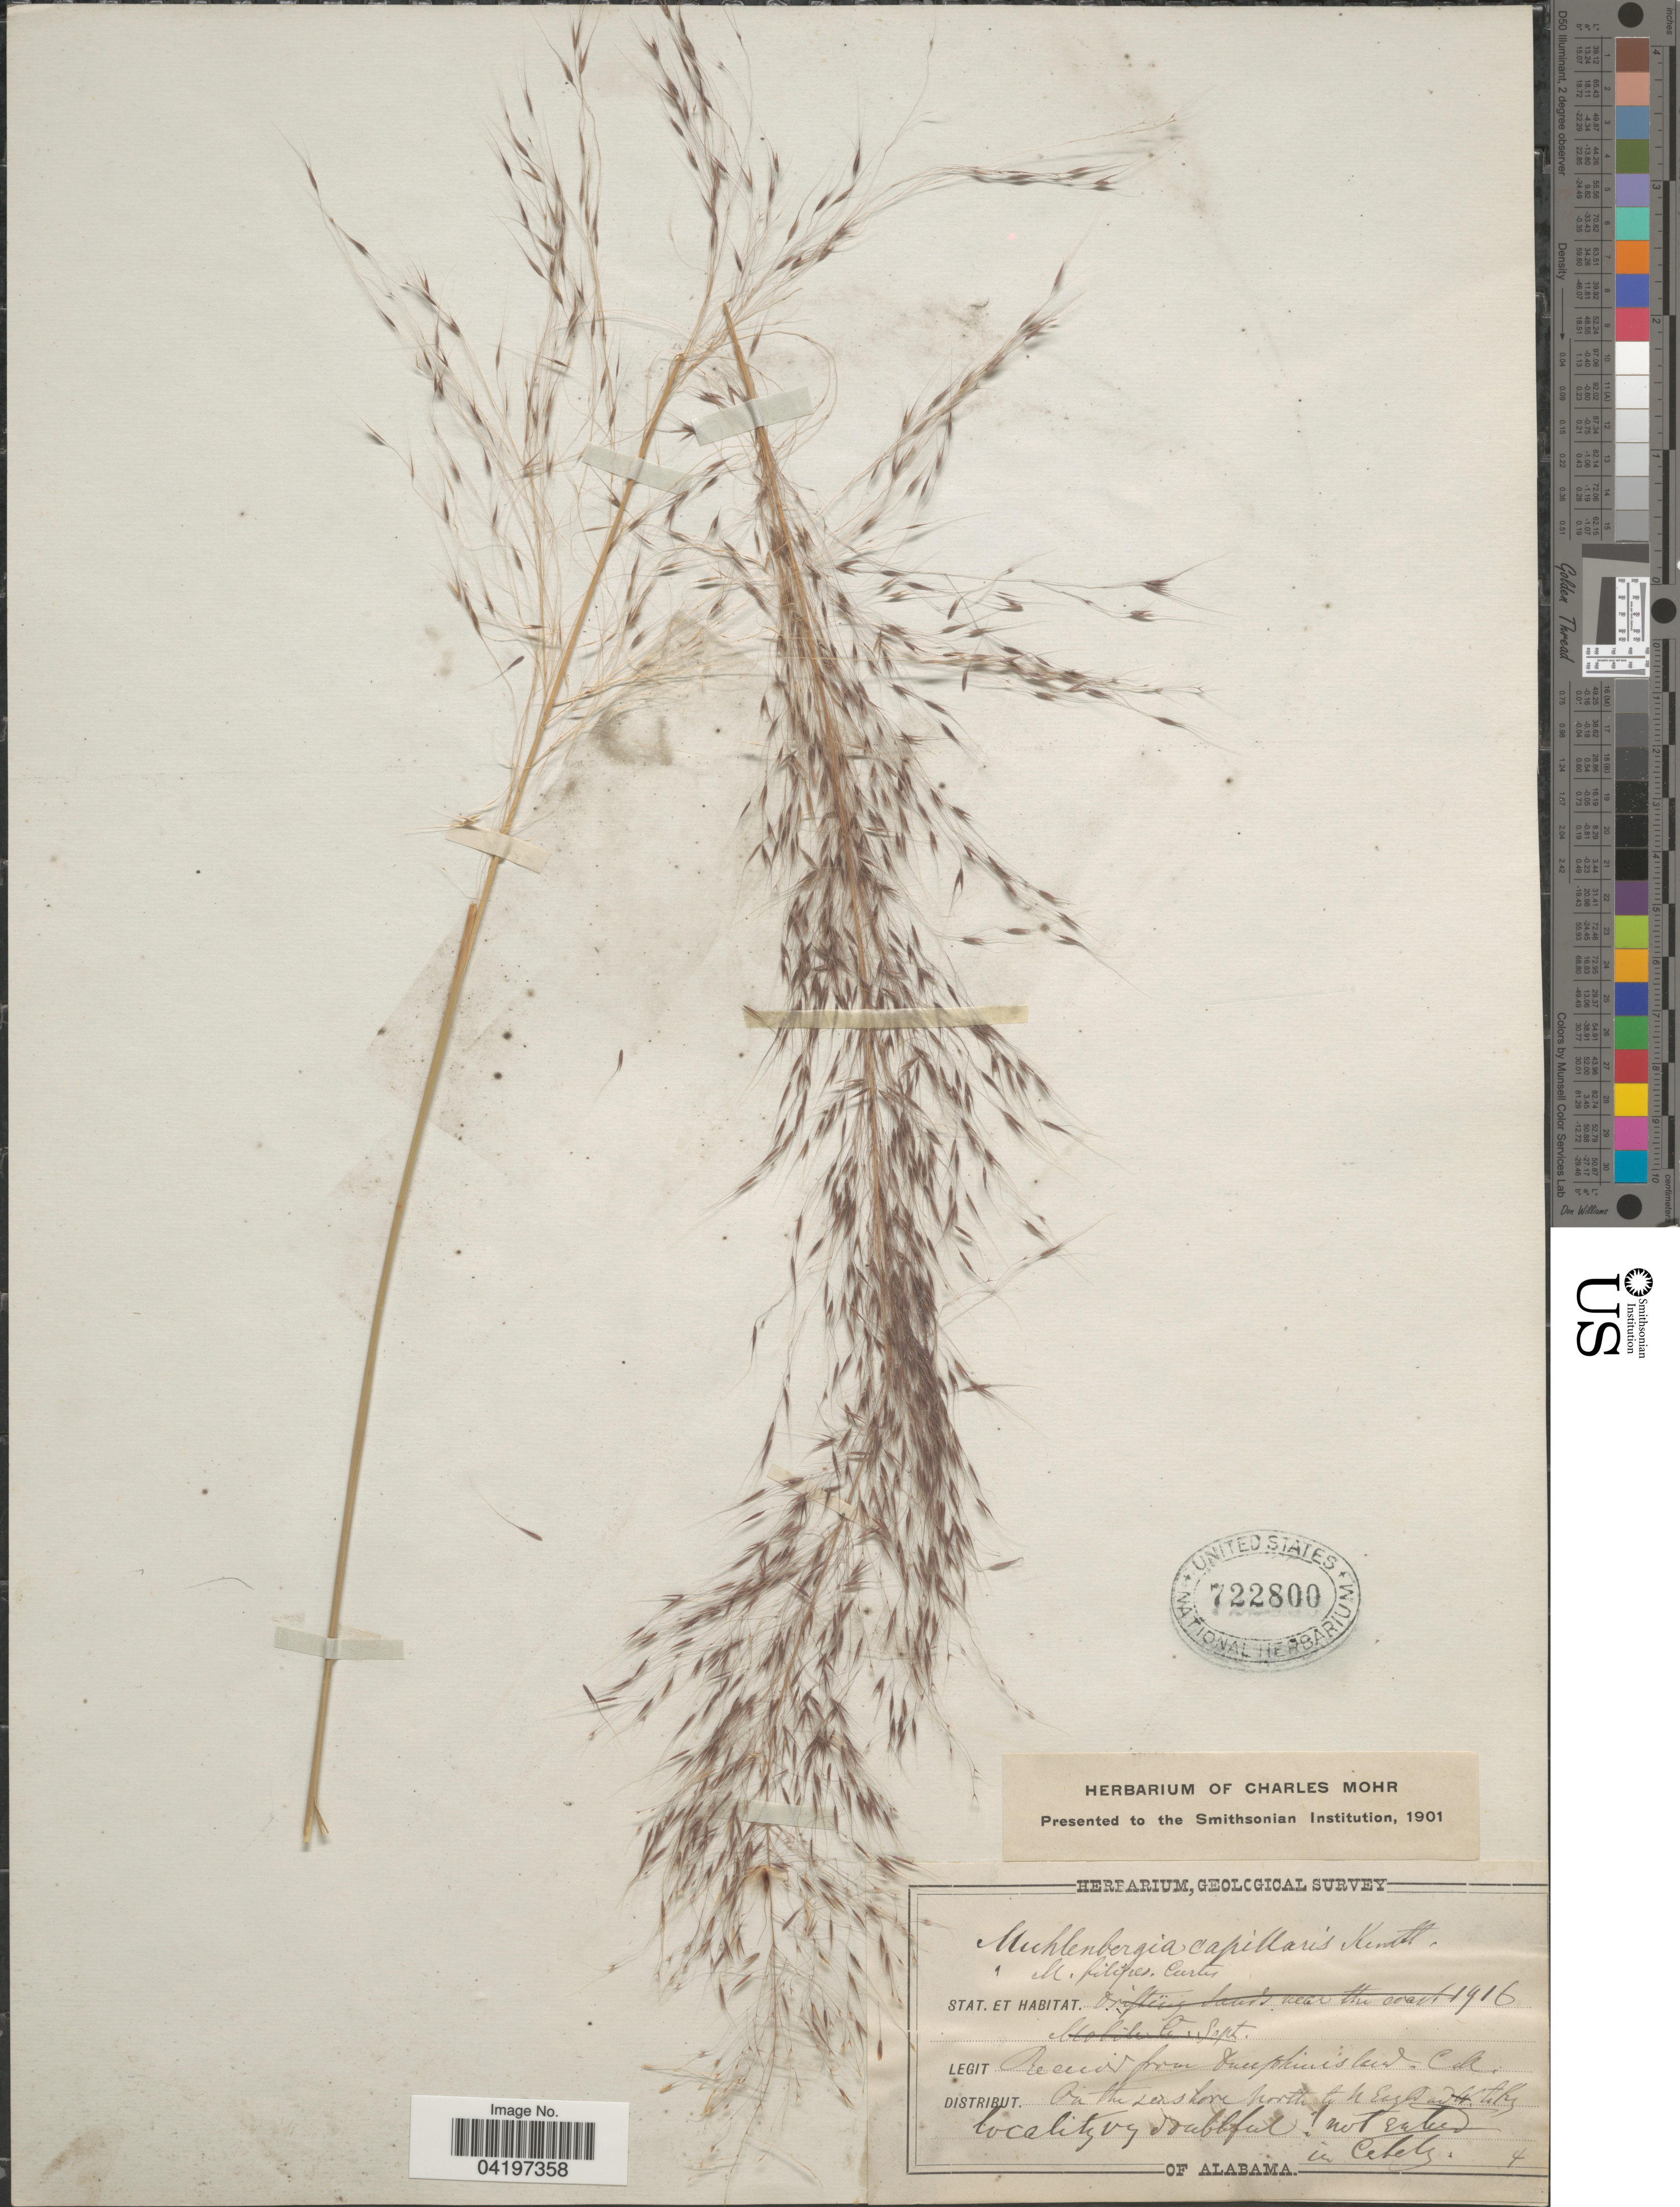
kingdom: Plantae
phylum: Tracheophyta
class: Liliopsida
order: Poales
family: Poaceae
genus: Muhlenbergia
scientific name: Muhlenbergia sericea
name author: (Michx.) P.M. Peterson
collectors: Mohr, C. T. (herbarium)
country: United States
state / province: Alabama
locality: Geological Survey. On the seashore north to h Eagle lity [interpreted].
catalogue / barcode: US 722800